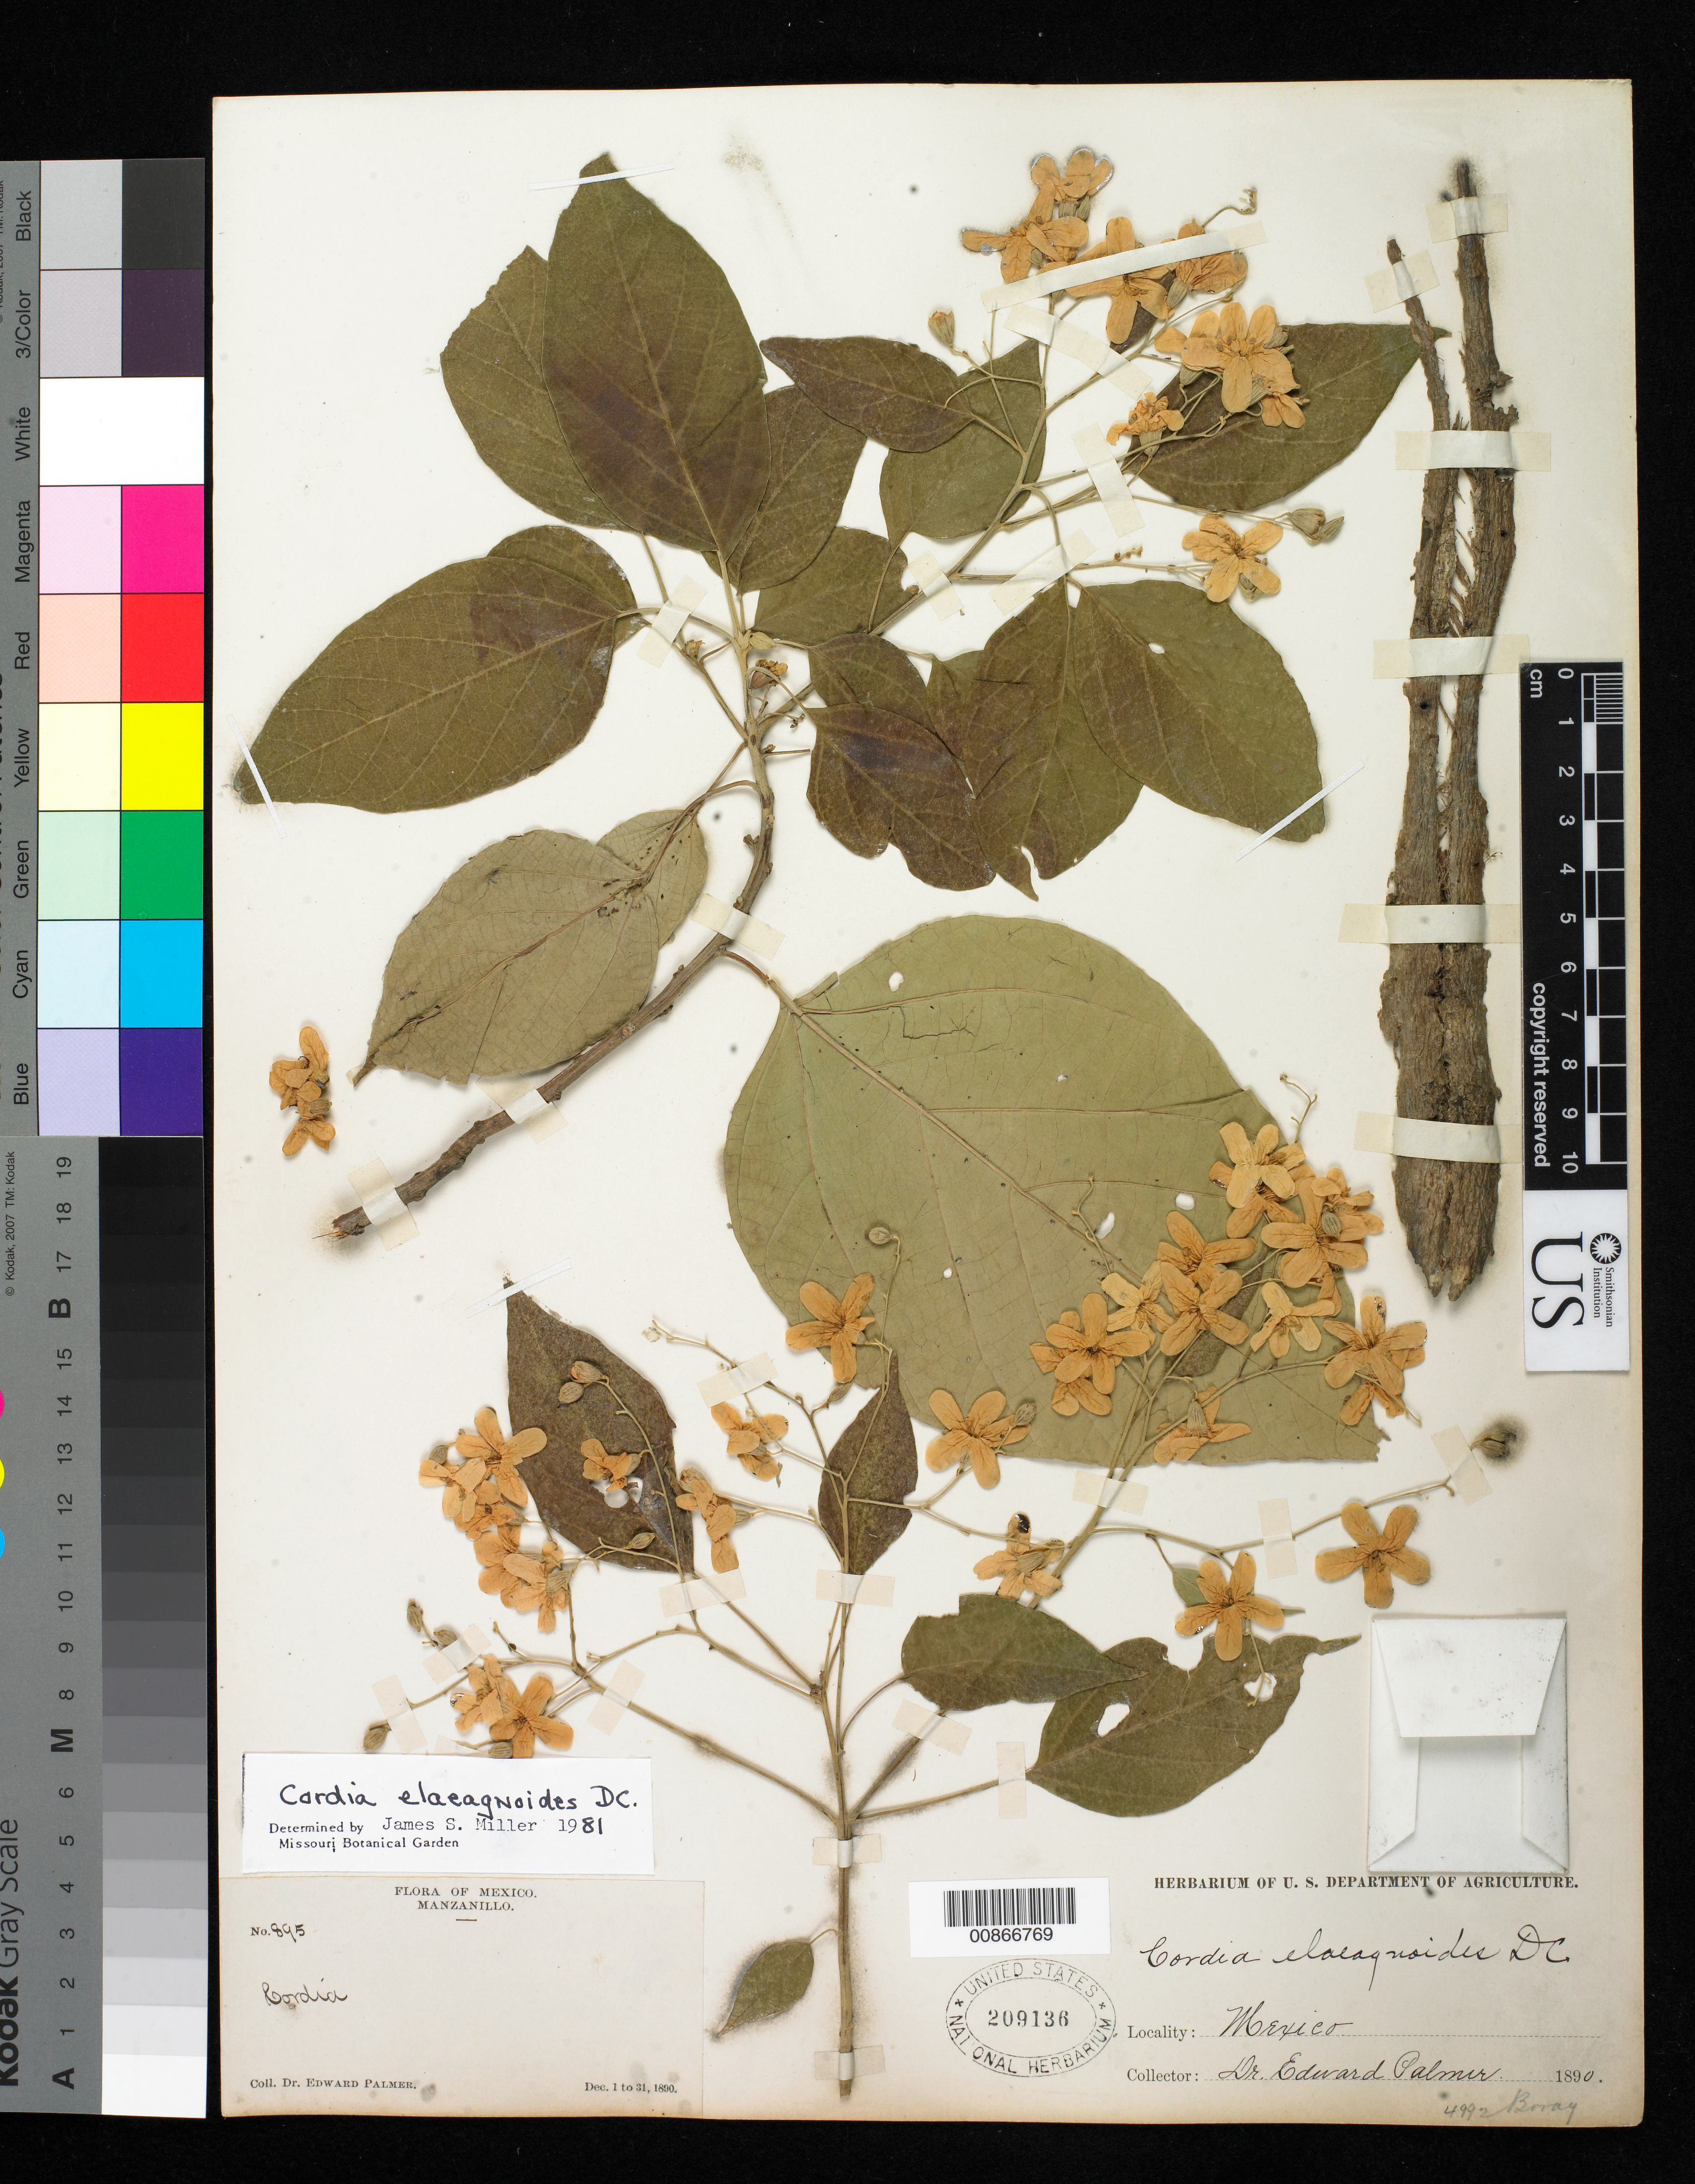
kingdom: Plantae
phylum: Tracheophyta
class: Magnoliopsida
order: Boraginales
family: Cordiaceae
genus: Cordia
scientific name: Cordia elaeagnoides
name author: A. DC.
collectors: E. Palmer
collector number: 895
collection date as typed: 01 Dec 1890 to 31 Dec 1890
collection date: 1890-12-01/1890-12-31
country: Mexico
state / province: Colima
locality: Manzanillo, Colima.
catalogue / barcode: US 209136